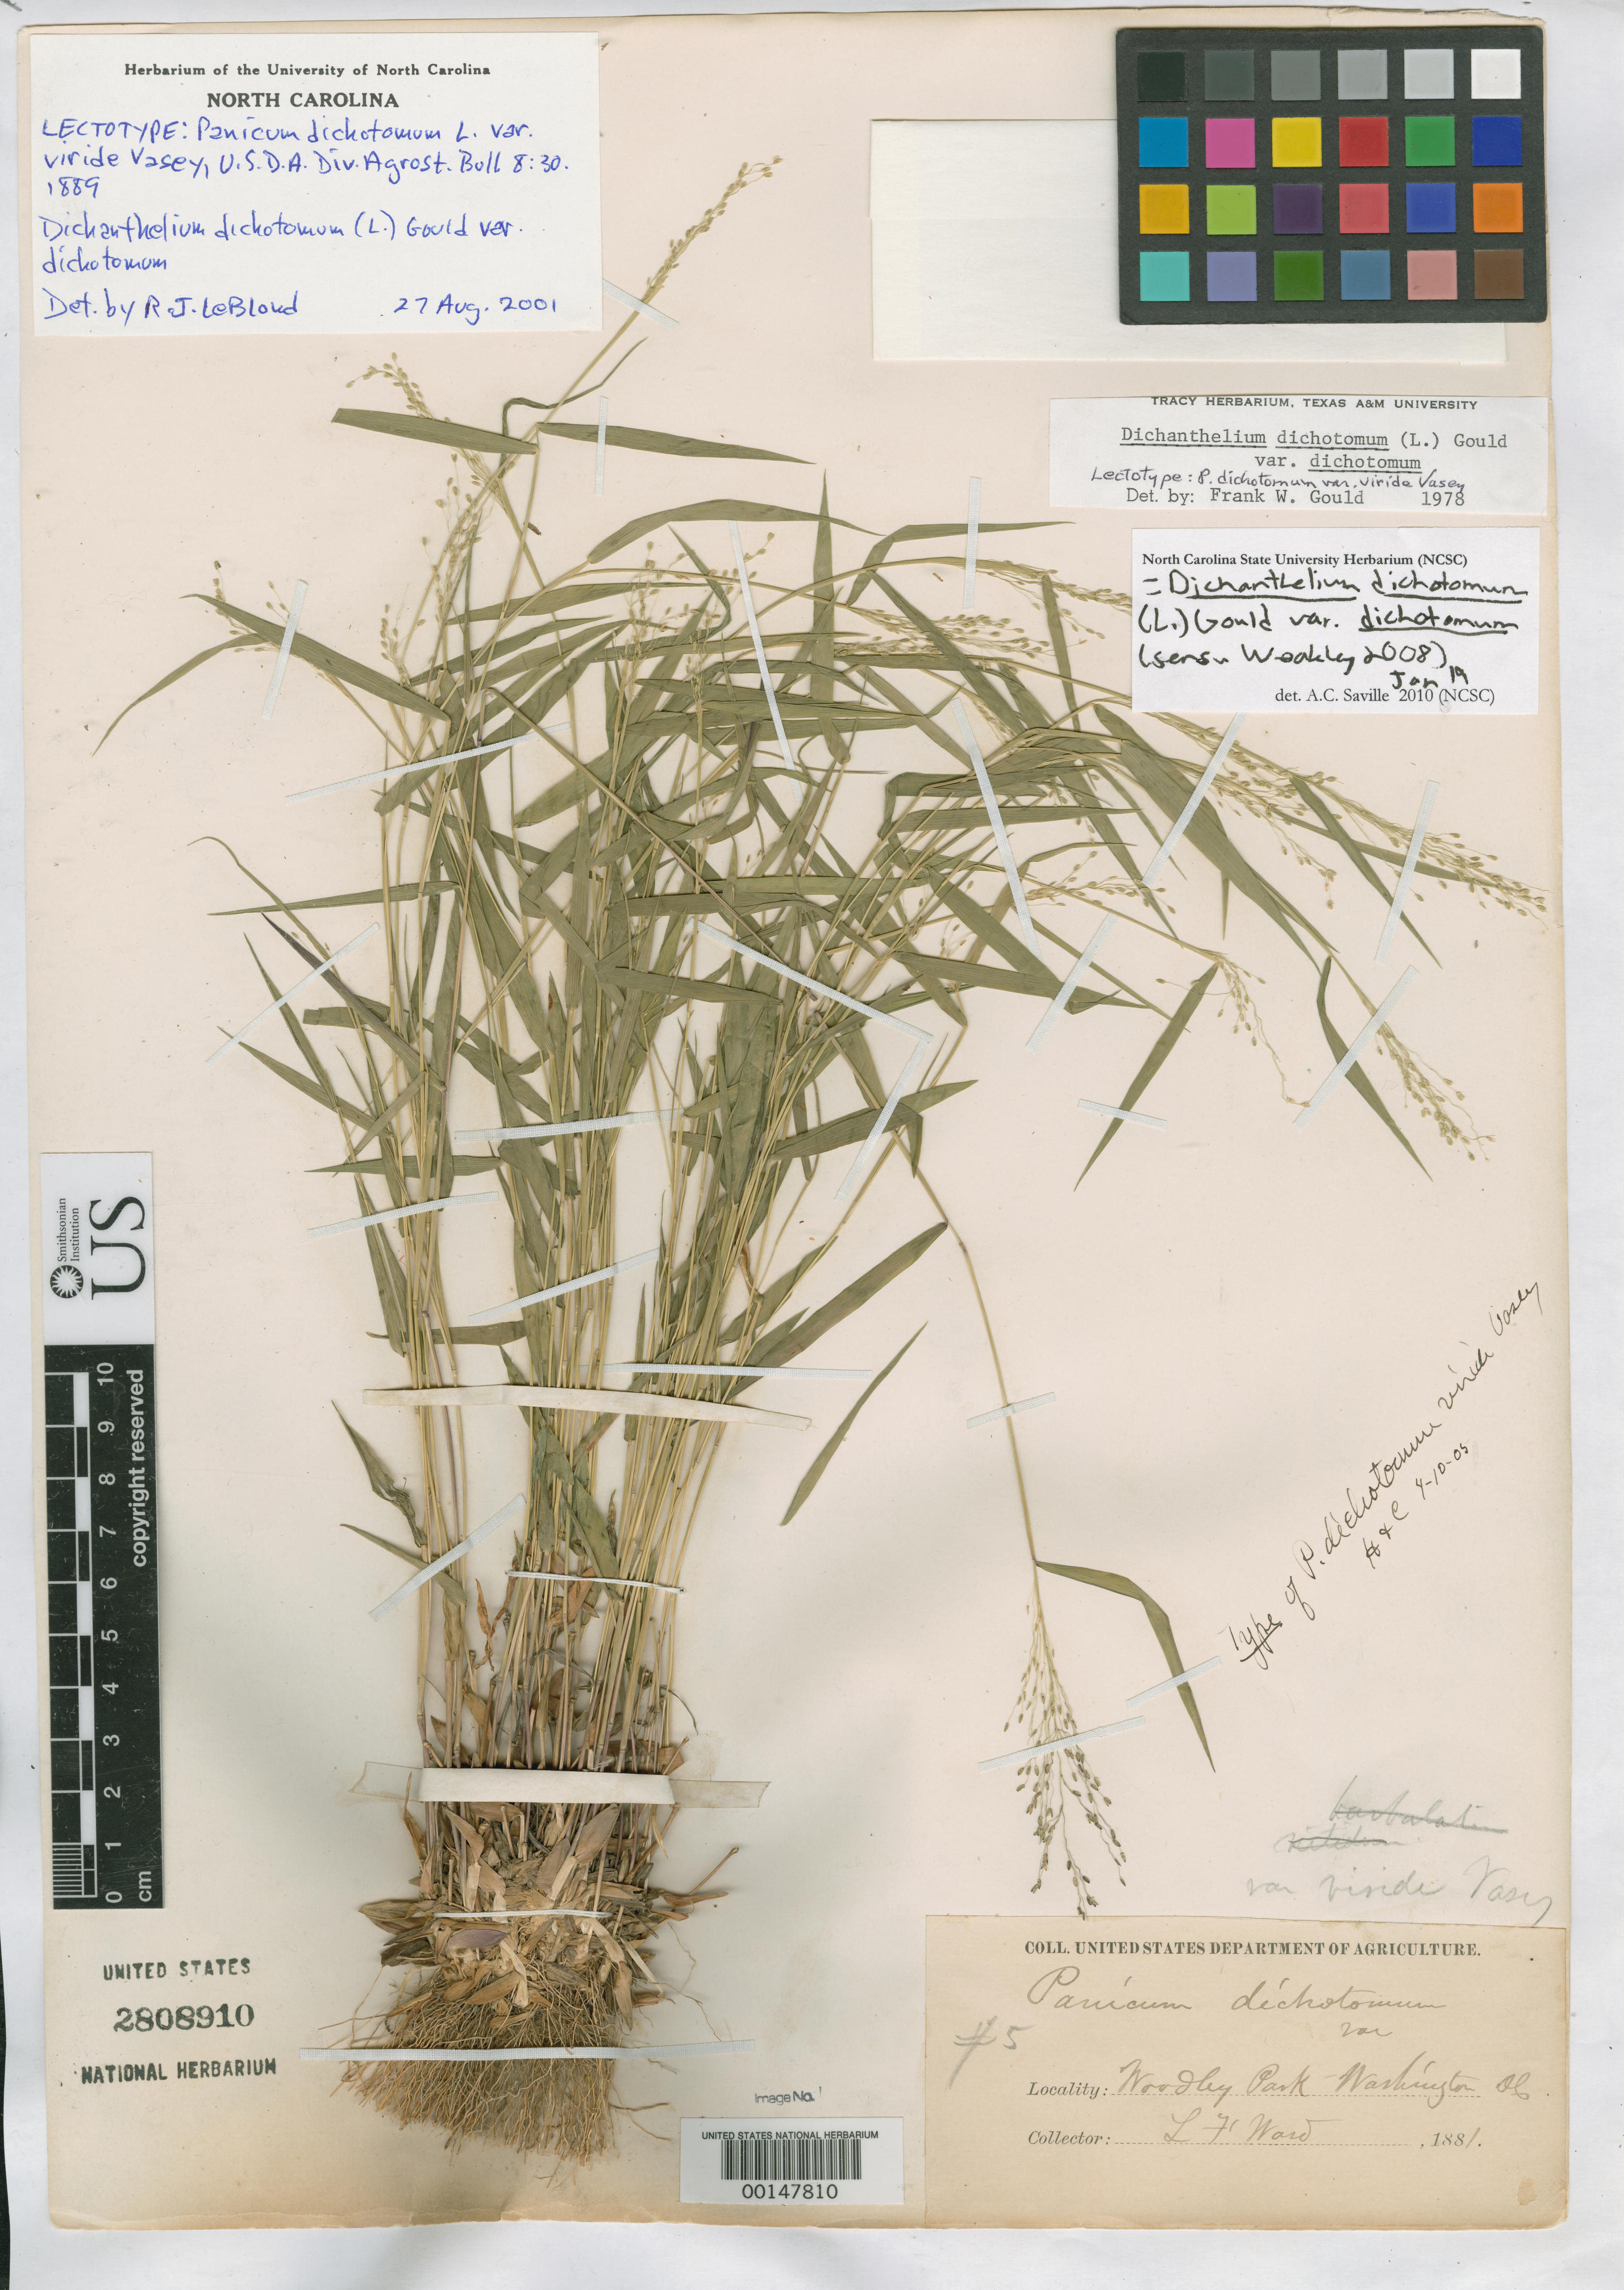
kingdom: Plantae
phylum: Tracheophyta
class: Liliopsida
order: Poales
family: Poaceae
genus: Panicum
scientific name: Panicum dichotomum var. viride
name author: Vasey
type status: Lectotype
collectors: L. F. Ward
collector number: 5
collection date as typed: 188-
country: United States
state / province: District of Columbia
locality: Woodley Park.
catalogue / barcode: US 2808910